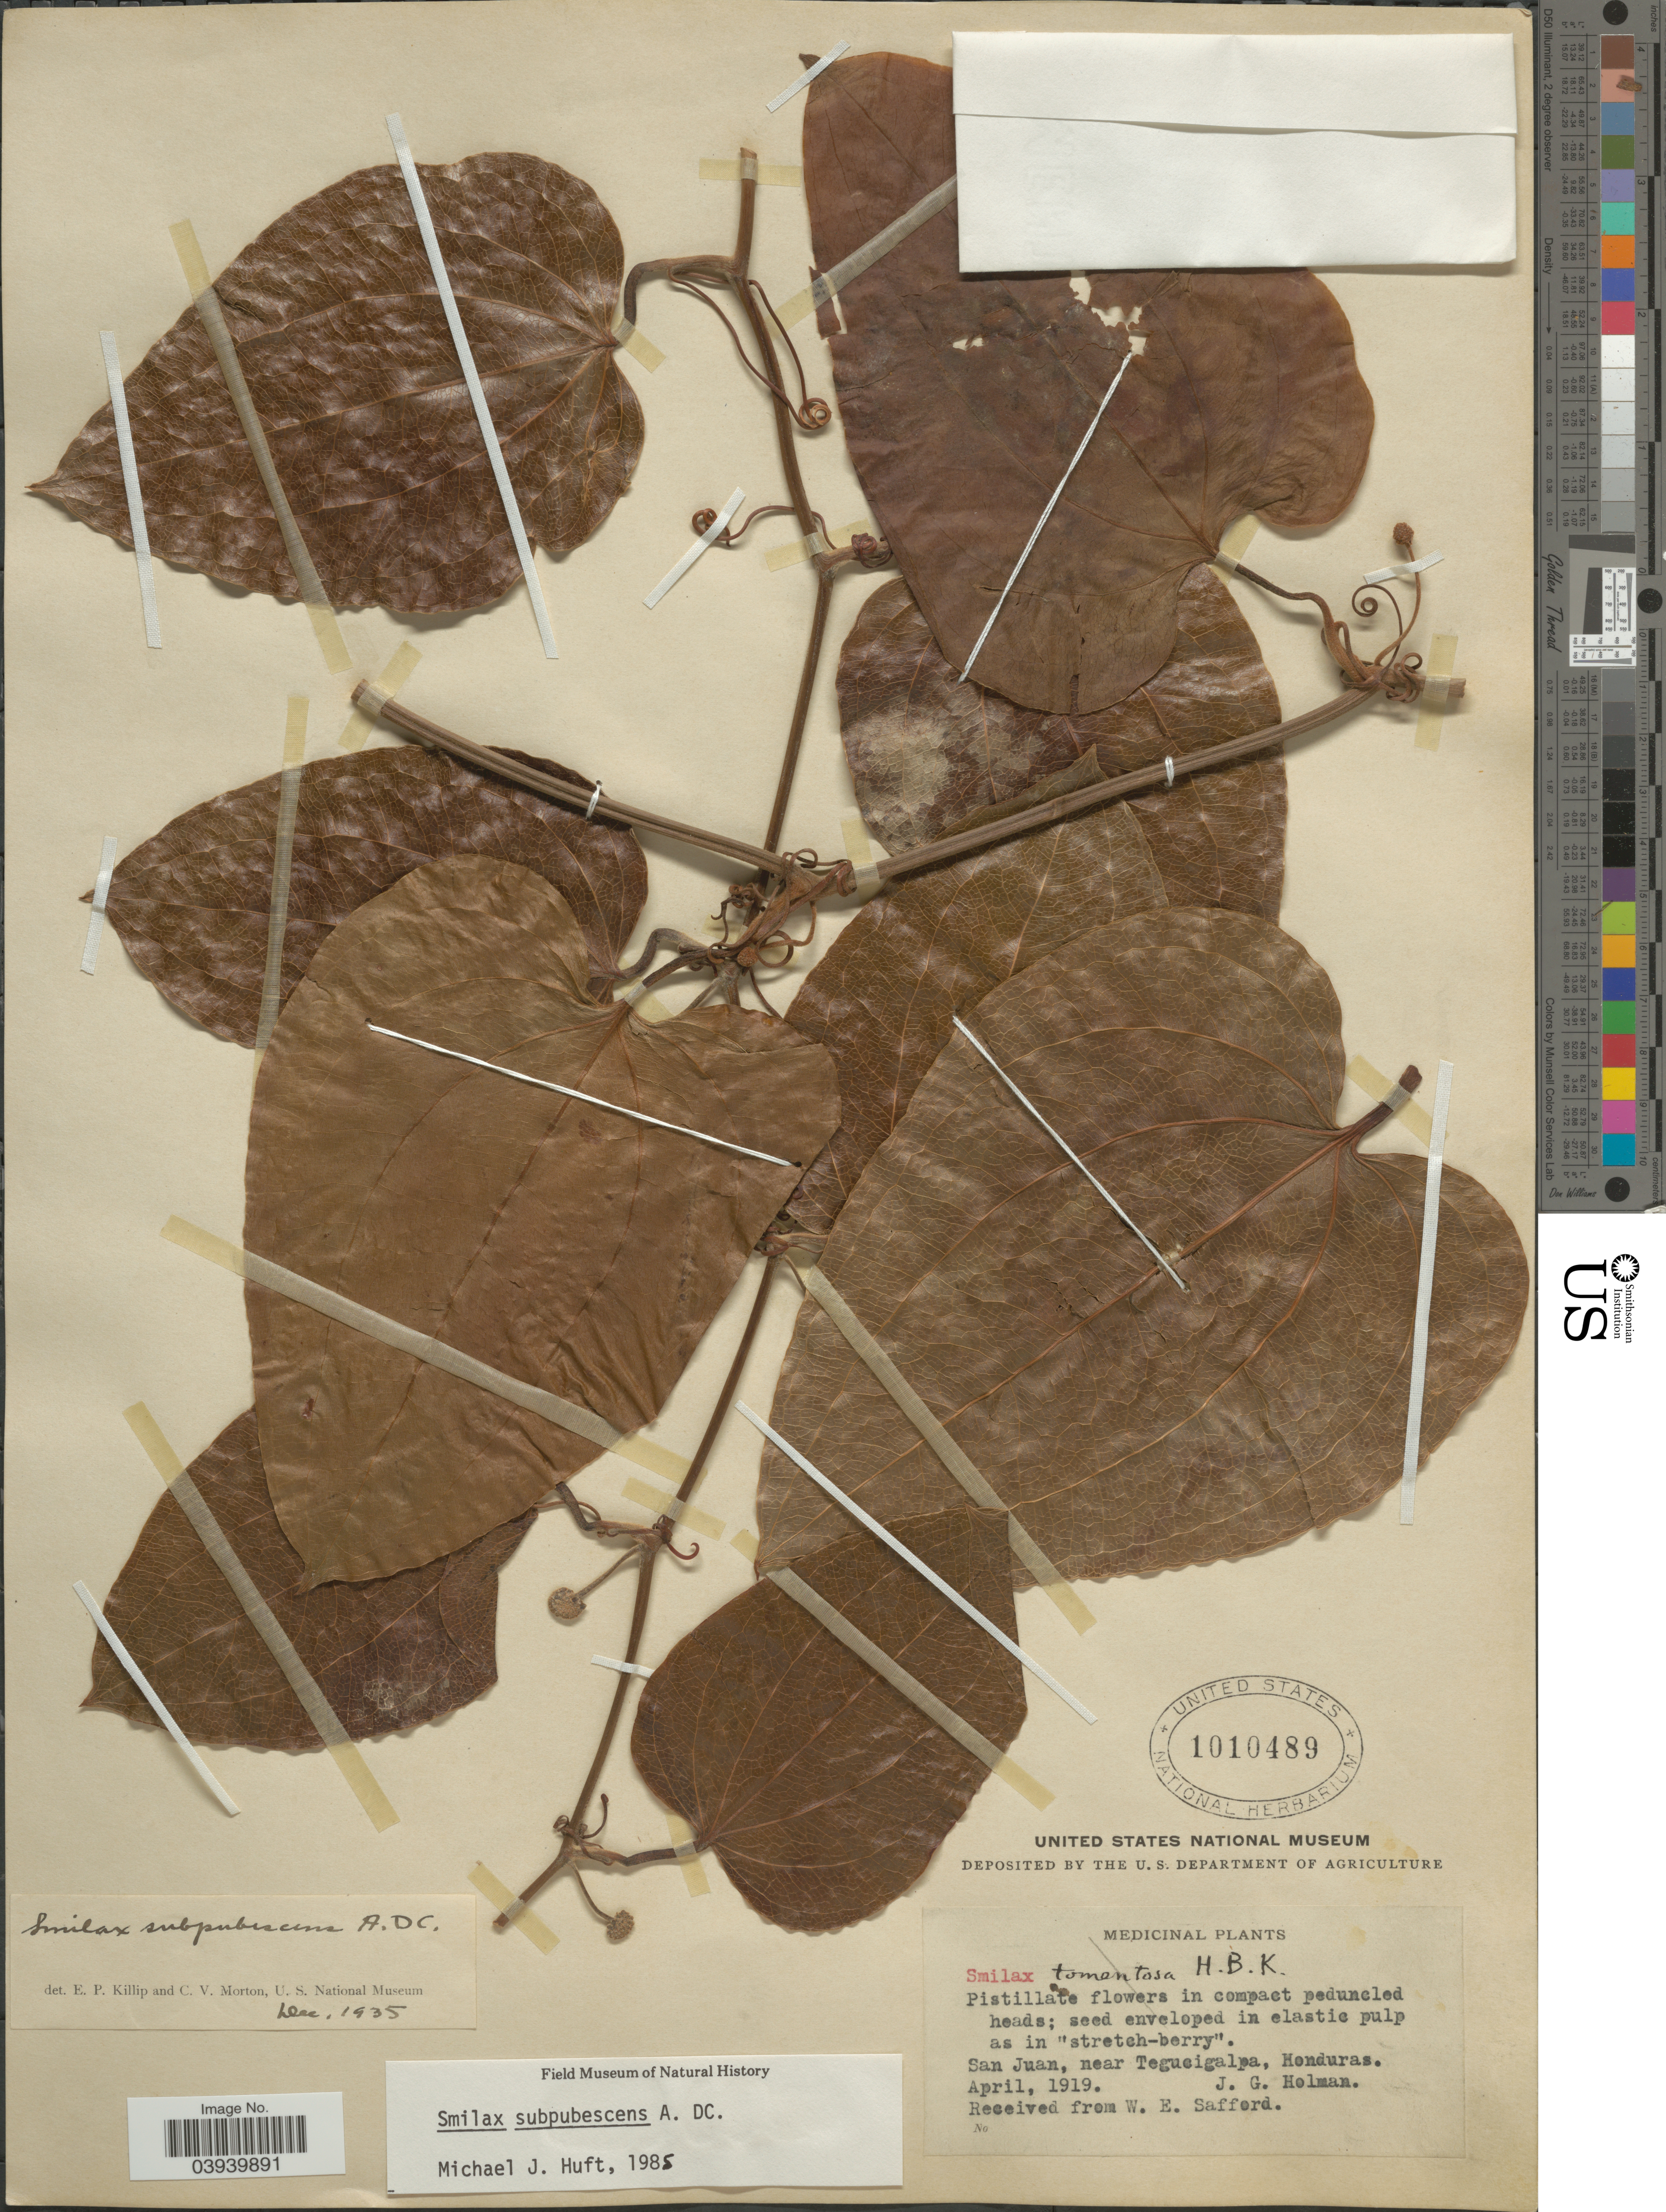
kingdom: Plantae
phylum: Tracheophyta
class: Liliopsida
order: Liliales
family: Smilacaceae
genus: Smilax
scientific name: Smilax subpubescens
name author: A. DC.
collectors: J. Holman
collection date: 1919-04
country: Honduras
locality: San Juan, near Tegucigalpa.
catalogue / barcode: US 1010489